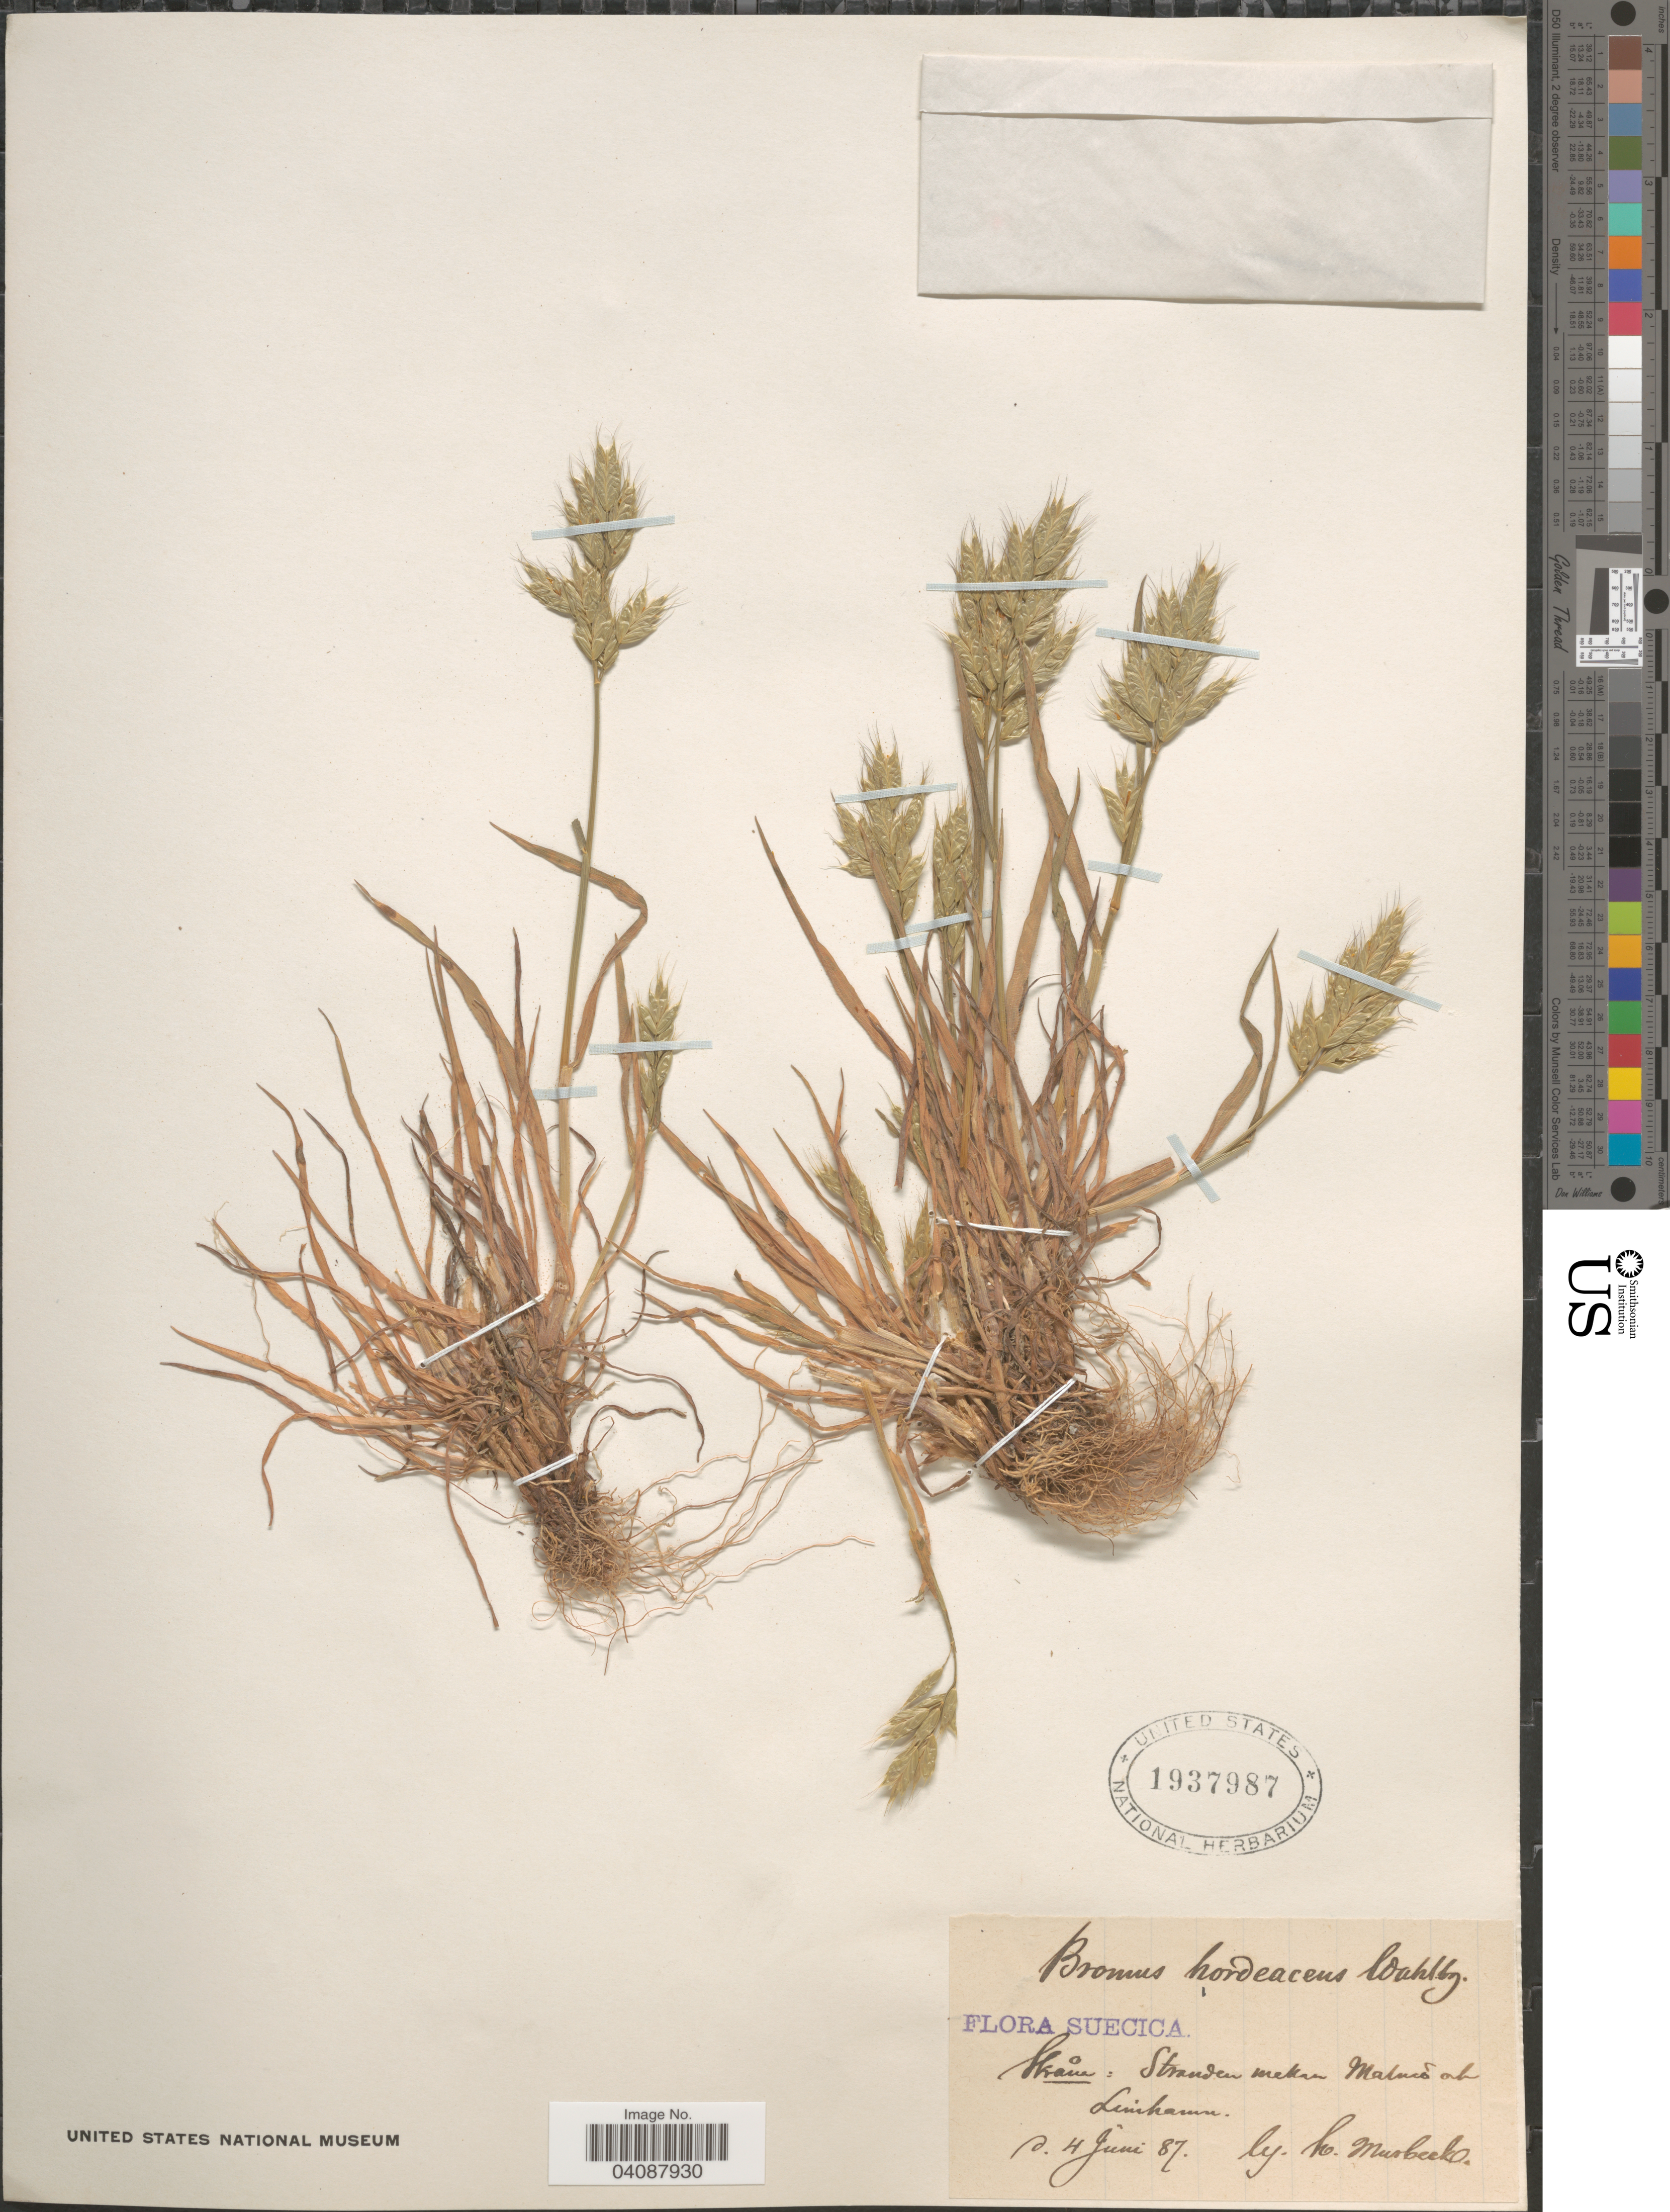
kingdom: Plantae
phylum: Tracheophyta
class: Liliopsida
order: Poales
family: Poaceae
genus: Bromus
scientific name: Bromus hordeaceus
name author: L.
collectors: L. Murbeck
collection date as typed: Transcribed d/m/y: 4/6/87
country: Sweden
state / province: Skåne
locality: Suecica. Stranden mekan Malmö ab Limhamn.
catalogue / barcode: US 1937987